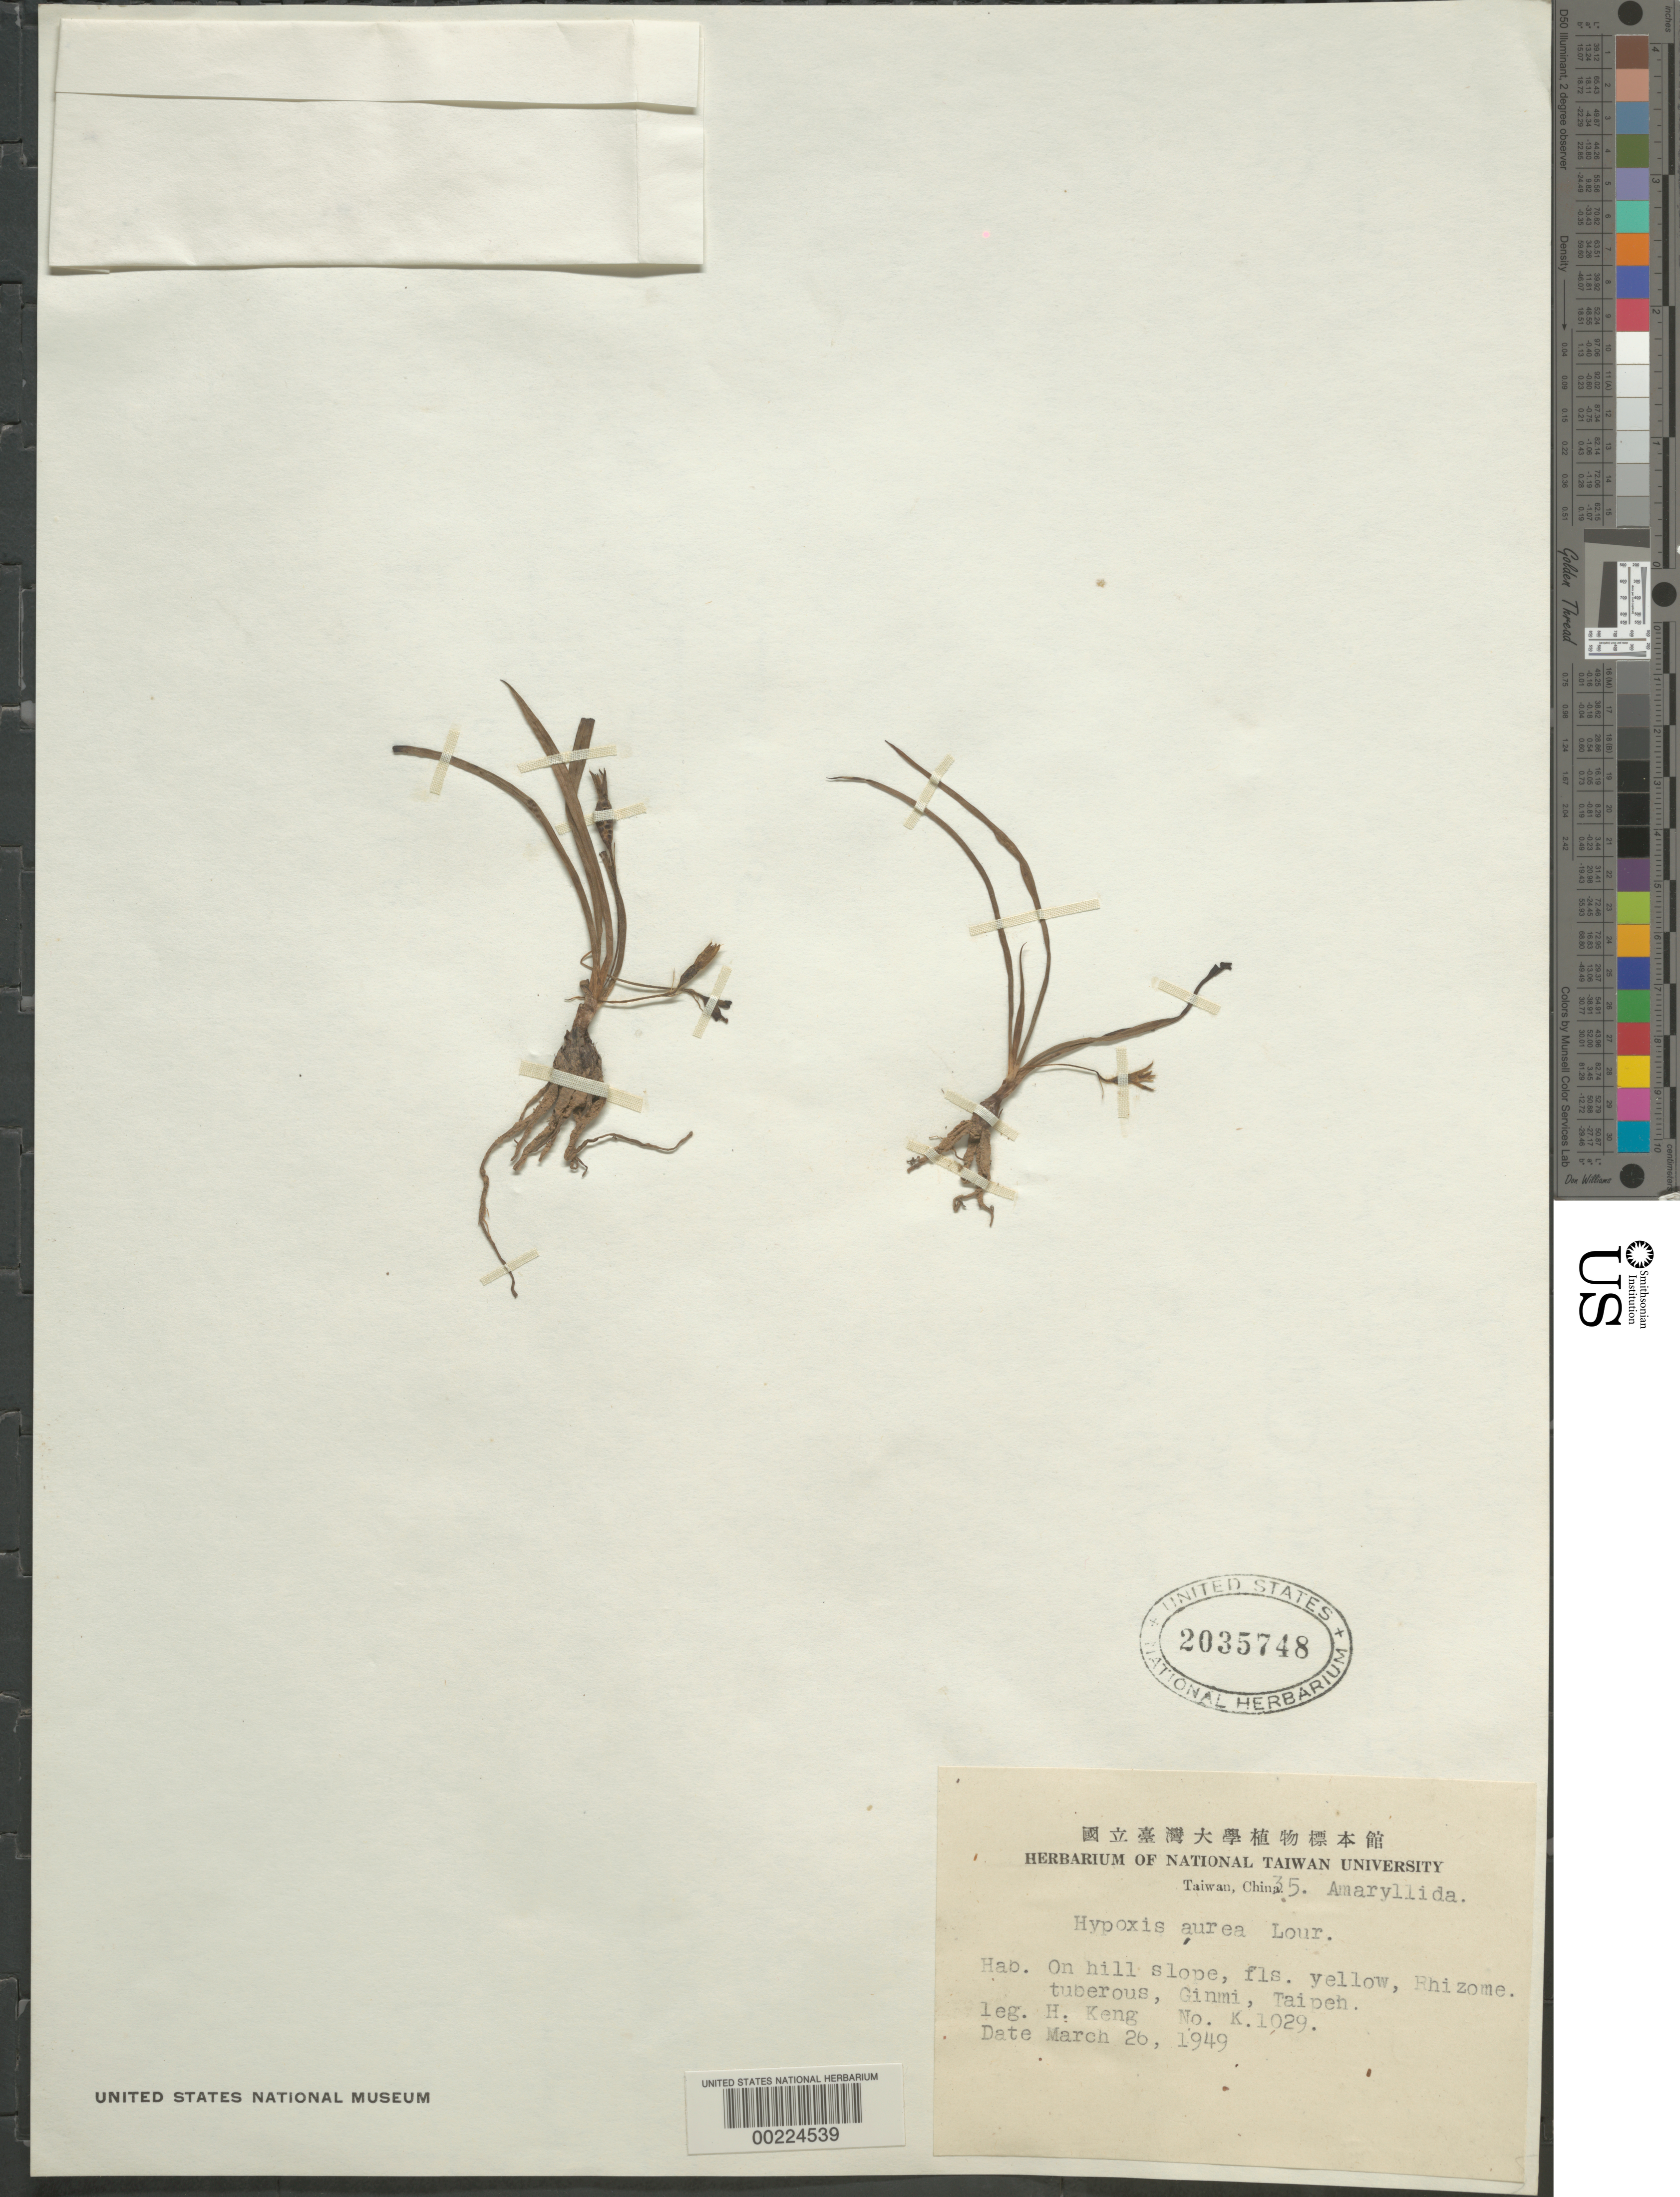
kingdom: Plantae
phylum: Tracheophyta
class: Liliopsida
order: Asparagales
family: Hypoxidaceae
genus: Hypoxis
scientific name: Hypoxis aurea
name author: Lour.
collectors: H. Keng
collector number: K1029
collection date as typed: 26 Mar 1949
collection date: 1949-03-26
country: Taiwan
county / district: Tai Pei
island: Taiwan [Formosa]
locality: Ginmi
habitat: On hill slope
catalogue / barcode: US 2035748